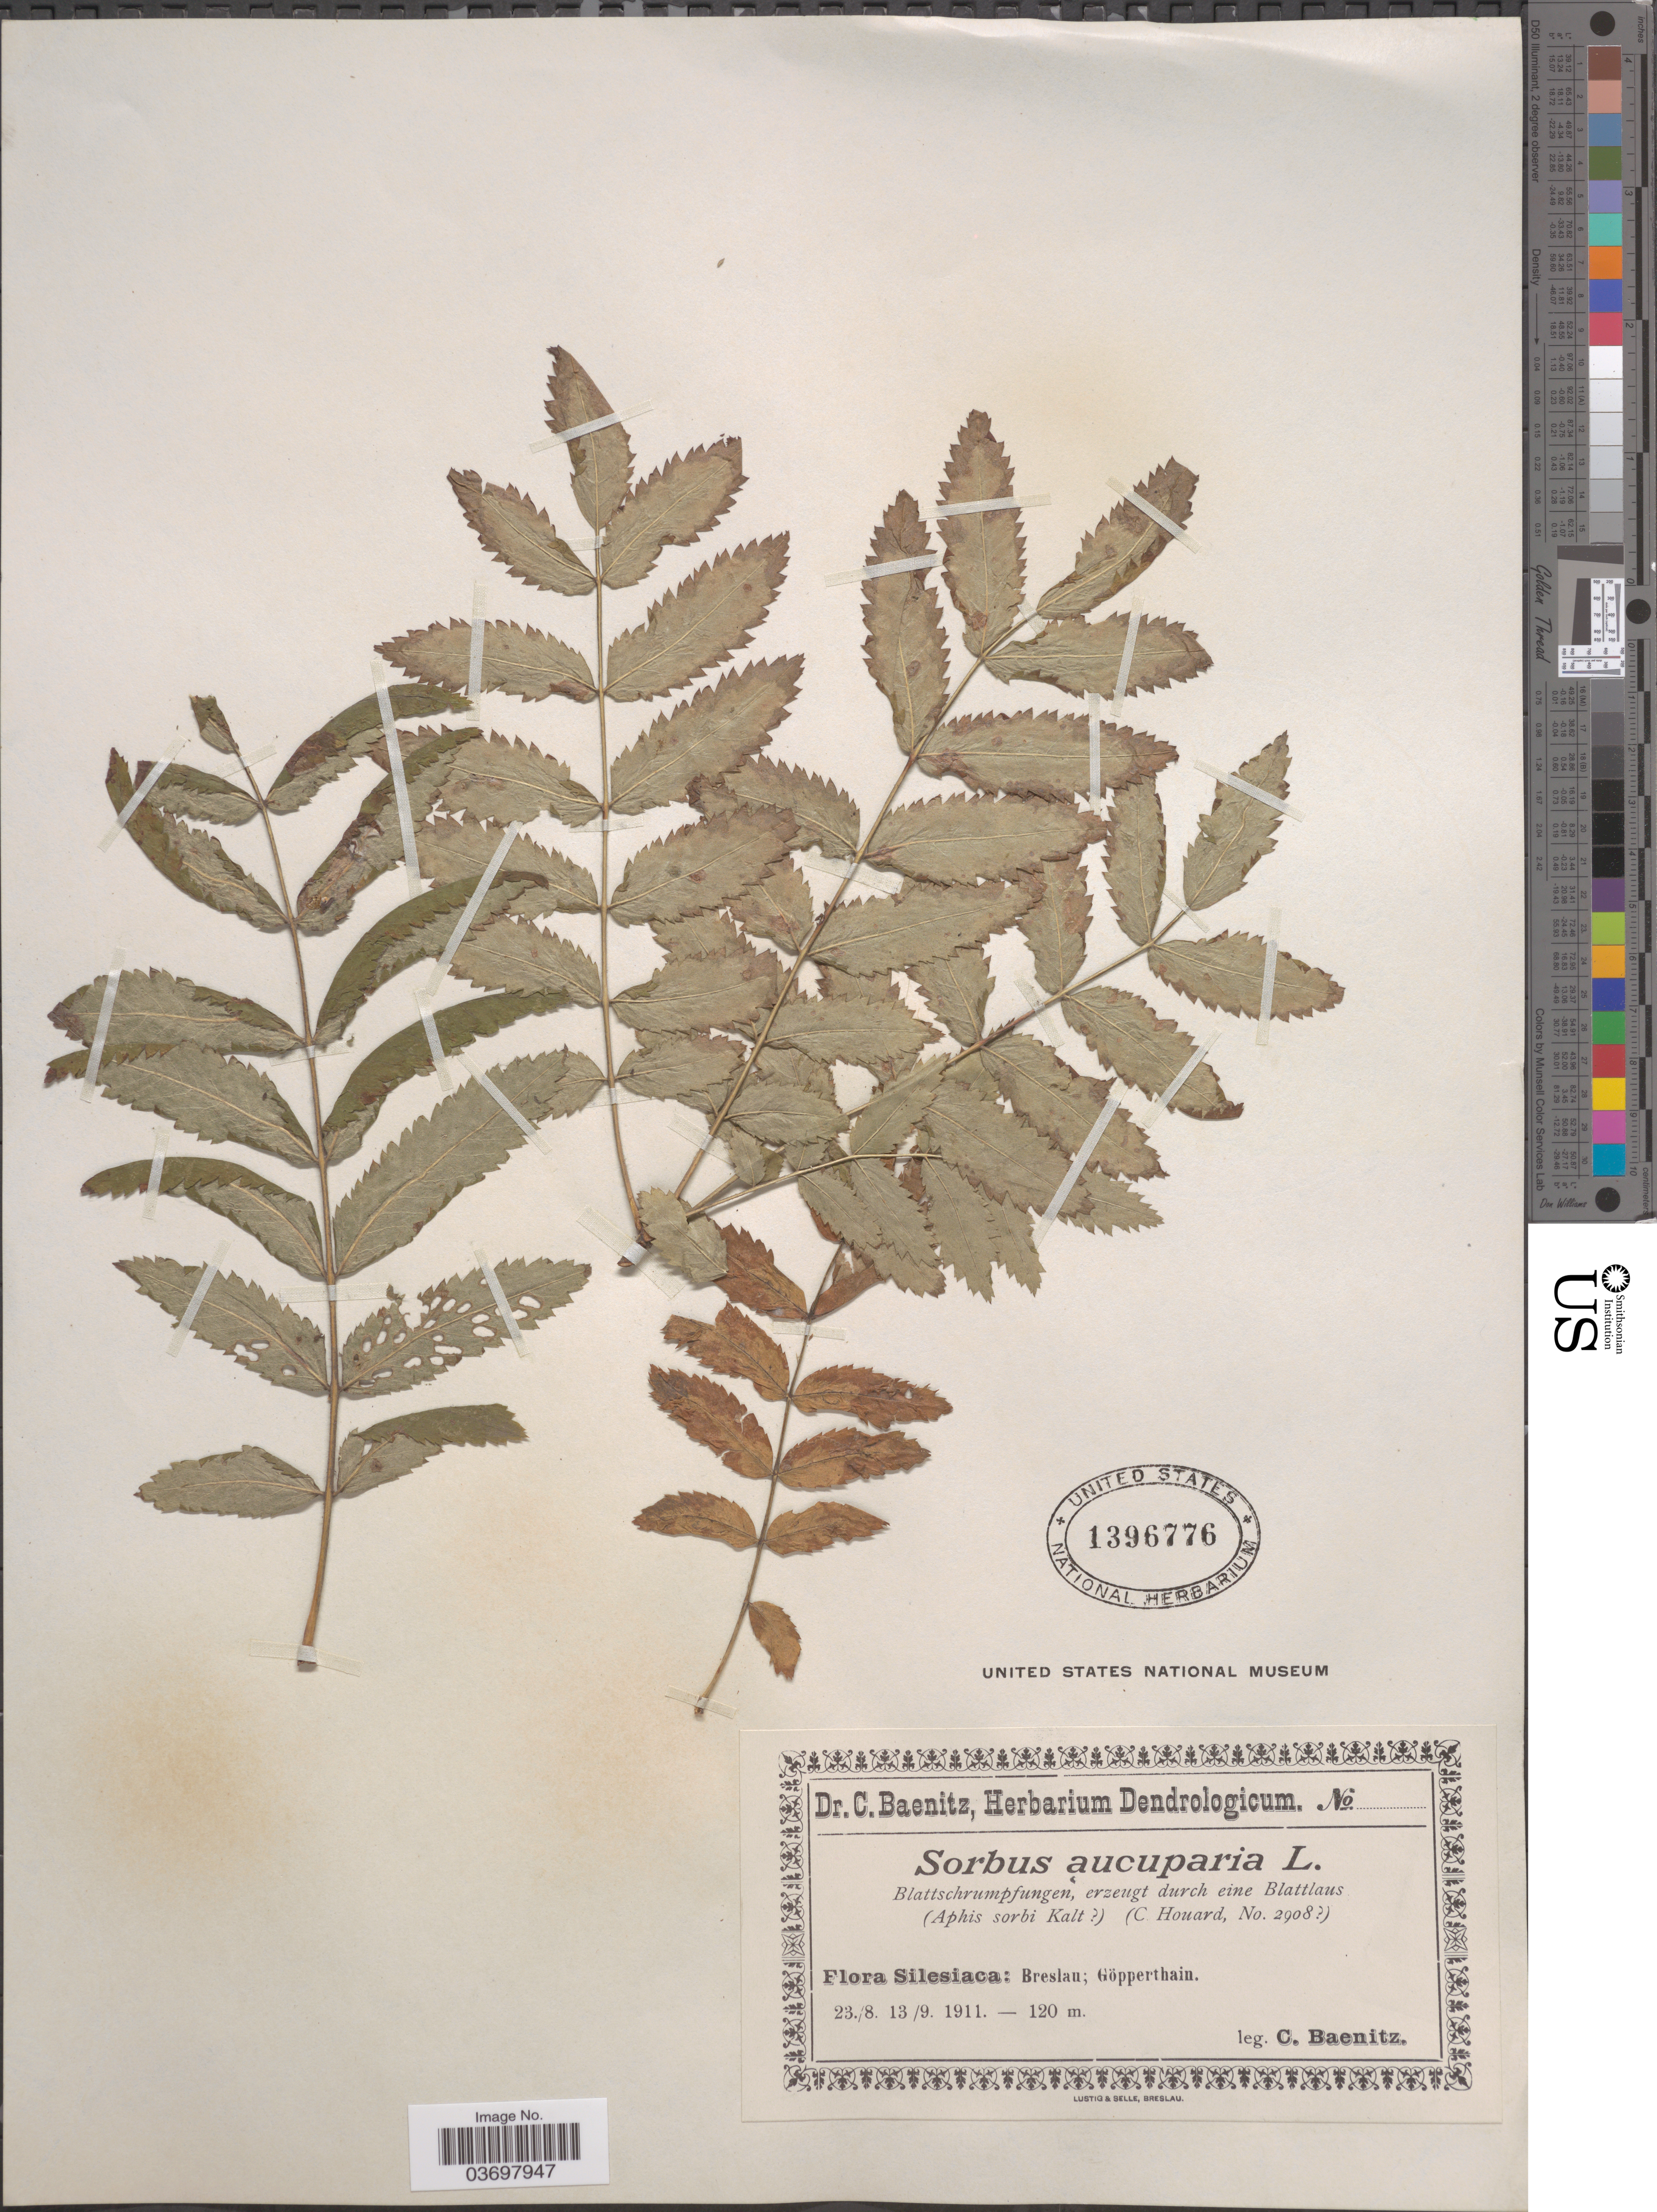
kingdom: Plantae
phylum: Tracheophyta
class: Magnoliopsida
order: Rosales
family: Rosaceae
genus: Sorbus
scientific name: Sorbus aucuparia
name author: L.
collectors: C. G. Baenitz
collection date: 1911-08-23/1911-09-13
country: Poland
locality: Silesiaca: Breslau; Göpperthain.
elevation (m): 120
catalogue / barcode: US 1396776